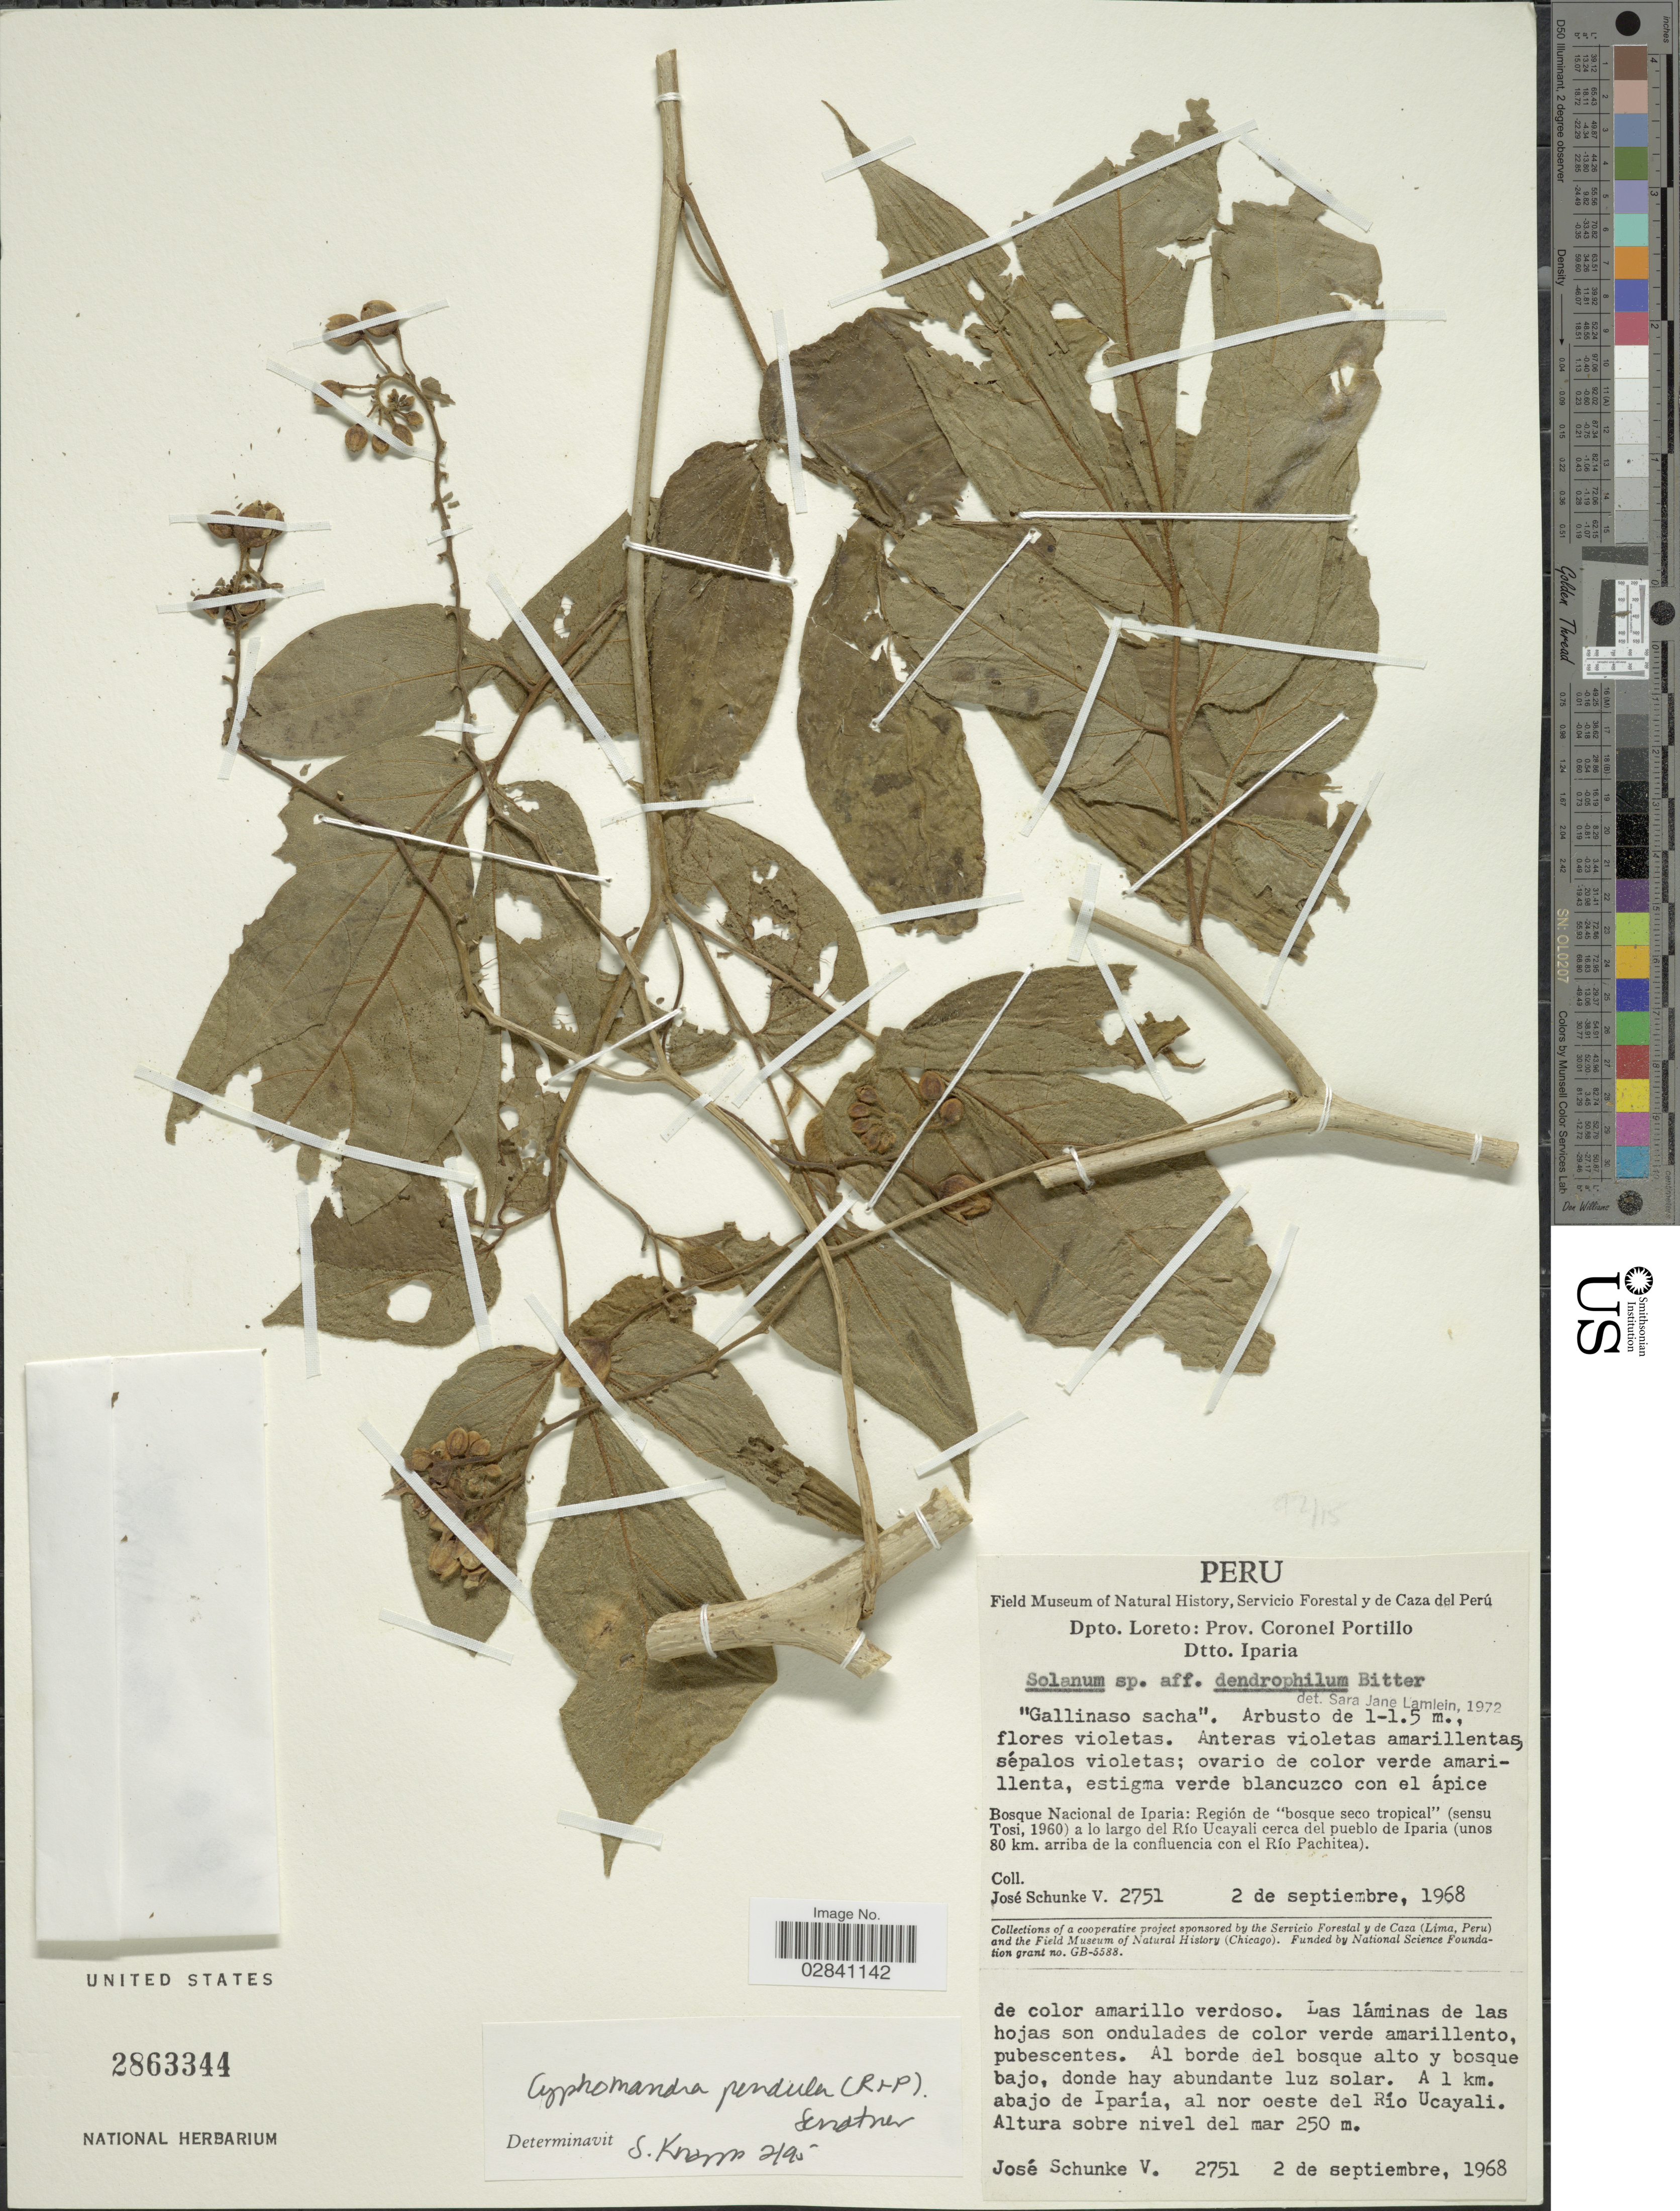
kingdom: Plantae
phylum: Tracheophyta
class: Magnoliopsida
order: Solanales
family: Solanaceae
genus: Cyphomandra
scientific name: Cyphomandra pendula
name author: (Ruiz & Pav.) Sendtn.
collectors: J. Schunke Vigo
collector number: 2751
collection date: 1968-09-02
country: Peru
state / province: Loreto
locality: Dpto. Loreto: Prov. Coronel Portillo. Dtto. Iparia. Bosque Nacional de Iparia: Región de "bosque seco tropical" (sensu Tosi, 1960) a lo largo del Río Ucayali cerca del pueblo de Iparia (unos 80 km. arriba de la confluencia con el Río Pachitea). A 1 km. abajo de Iparia, al nor oeste del Río Ucayali.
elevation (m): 250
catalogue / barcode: US 2863344